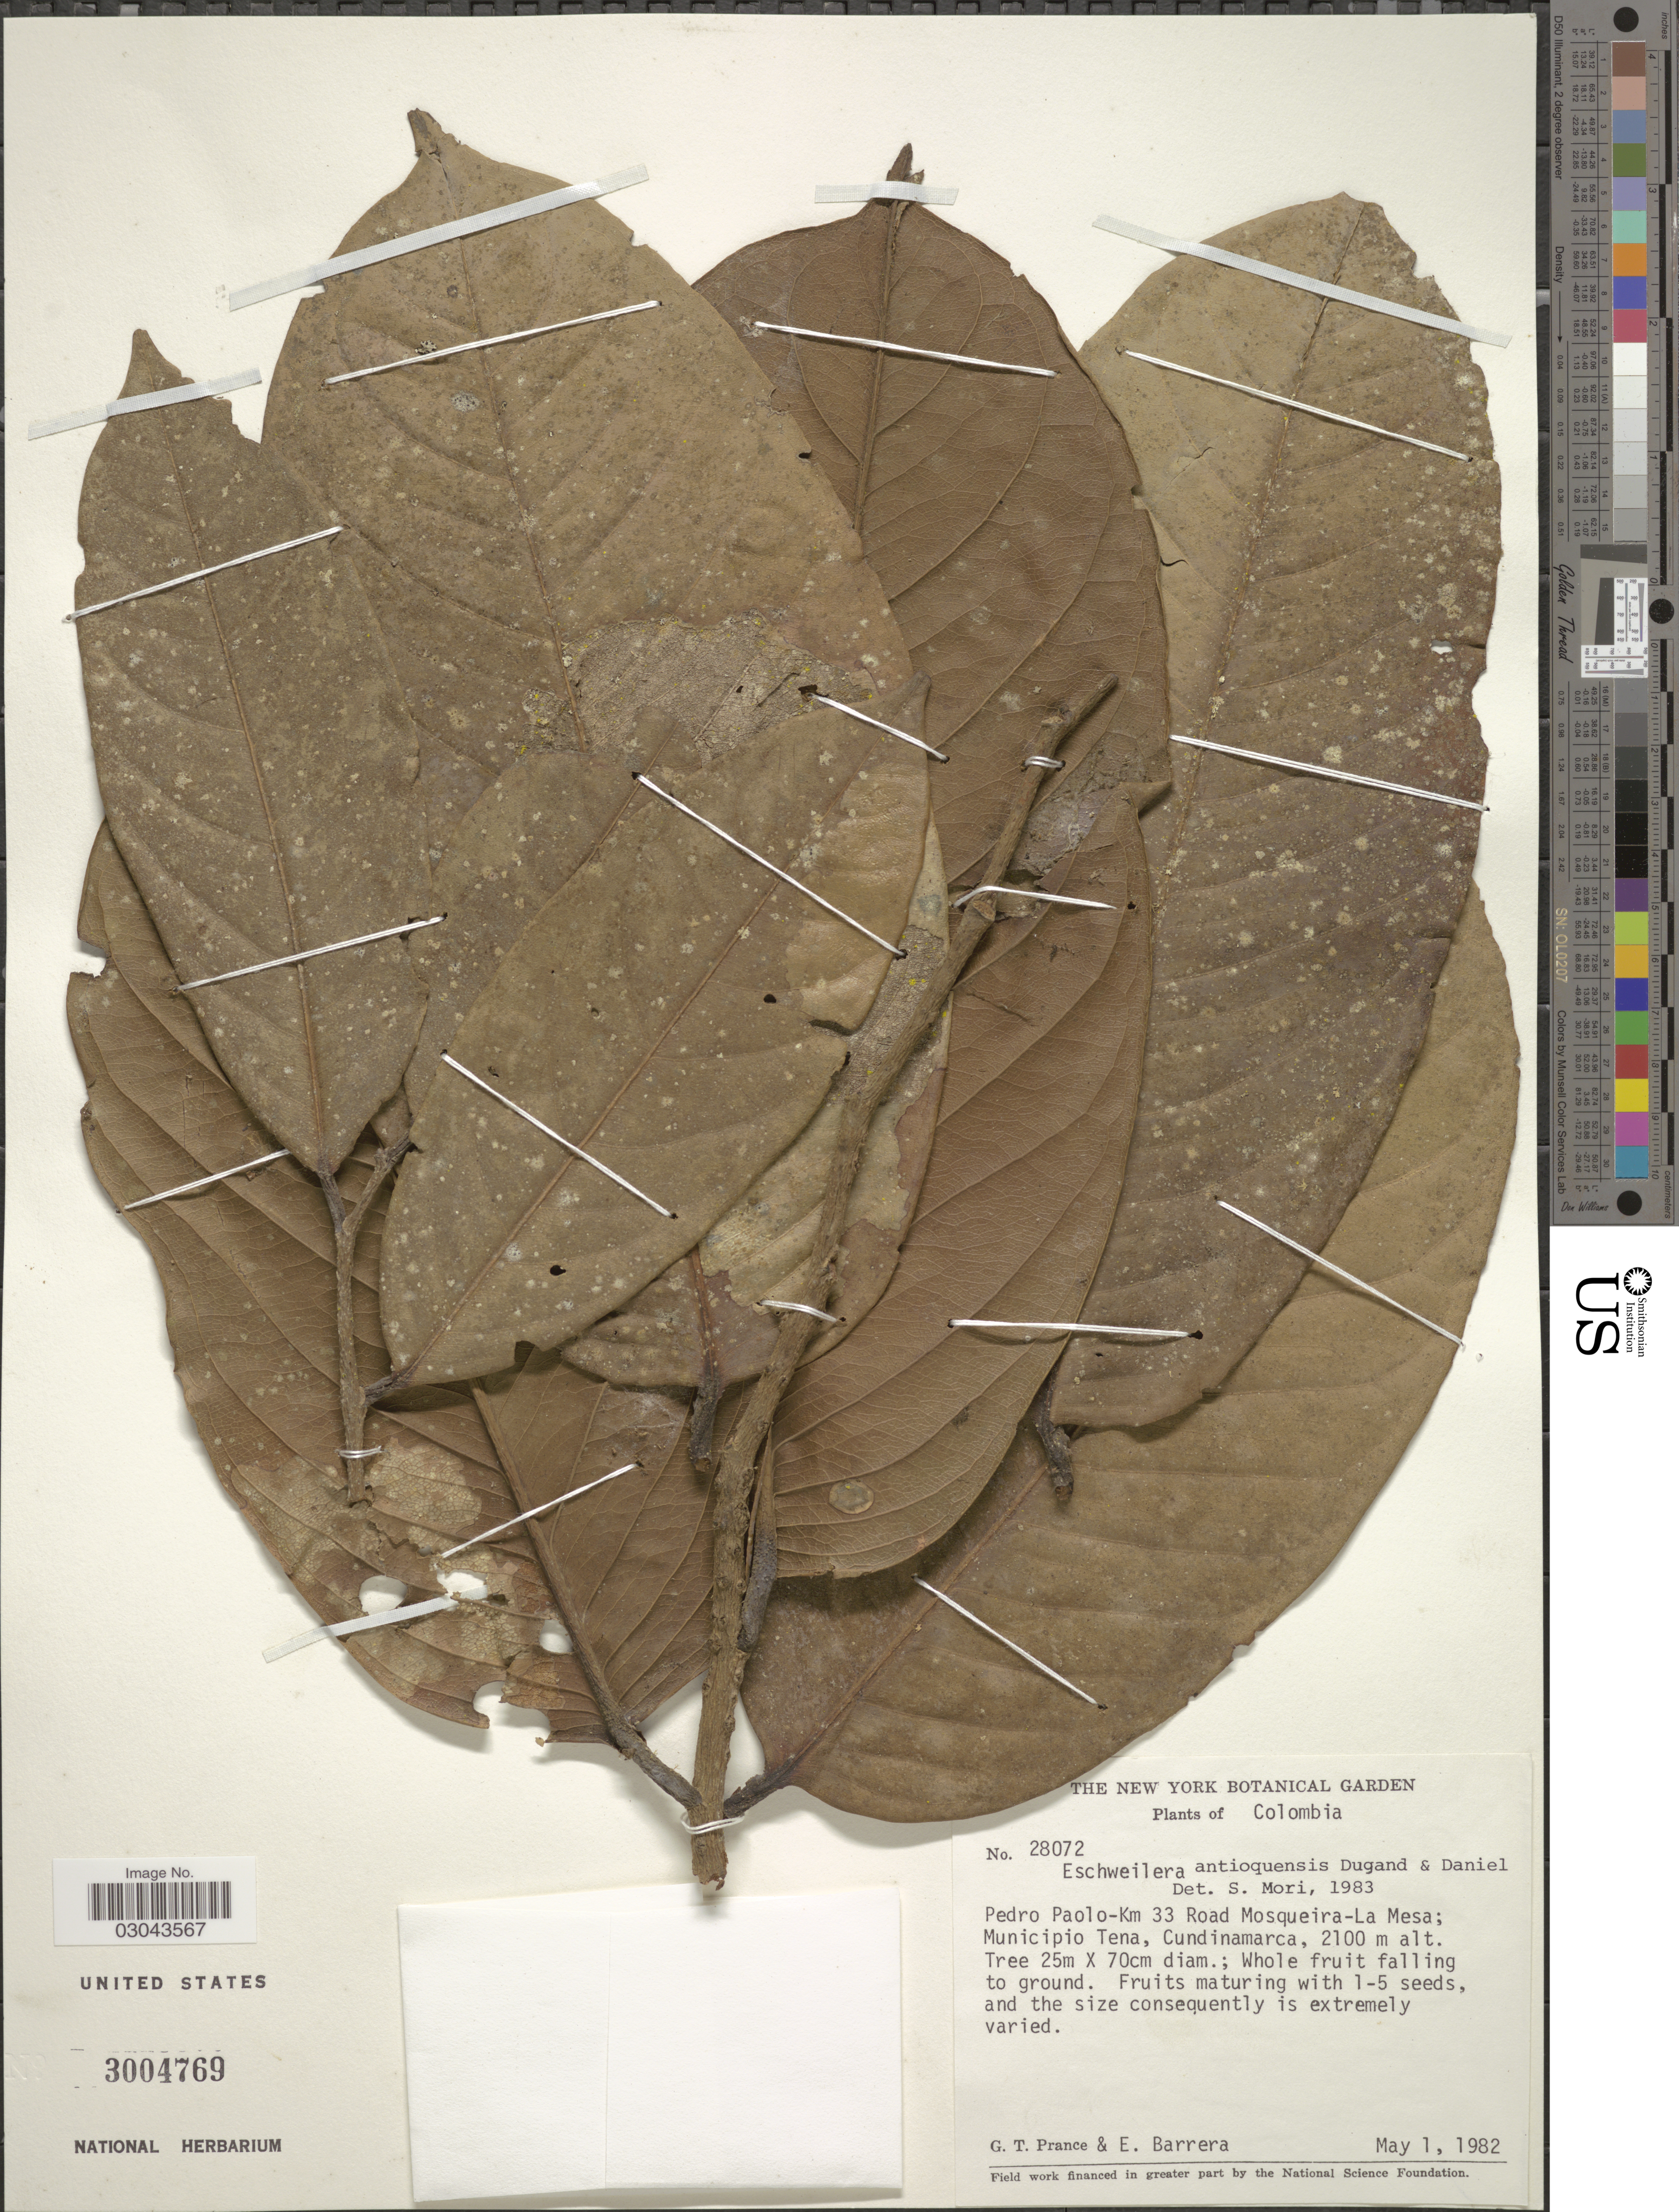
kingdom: Plantae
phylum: Tracheophyta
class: Magnoliopsida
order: Ericales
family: Lecythidaceae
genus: Eschweilera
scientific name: Eschweilera antioquensis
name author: Dugand G. & Daniel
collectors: G. T. Prance & A. Barrera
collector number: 28072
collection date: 1982-05-01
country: Colombia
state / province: Cundinamarca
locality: Pedro Paolo-Km 33 Road Mosqueira-La Mesa; Municipio Tena.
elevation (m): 2100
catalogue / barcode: US 3004769